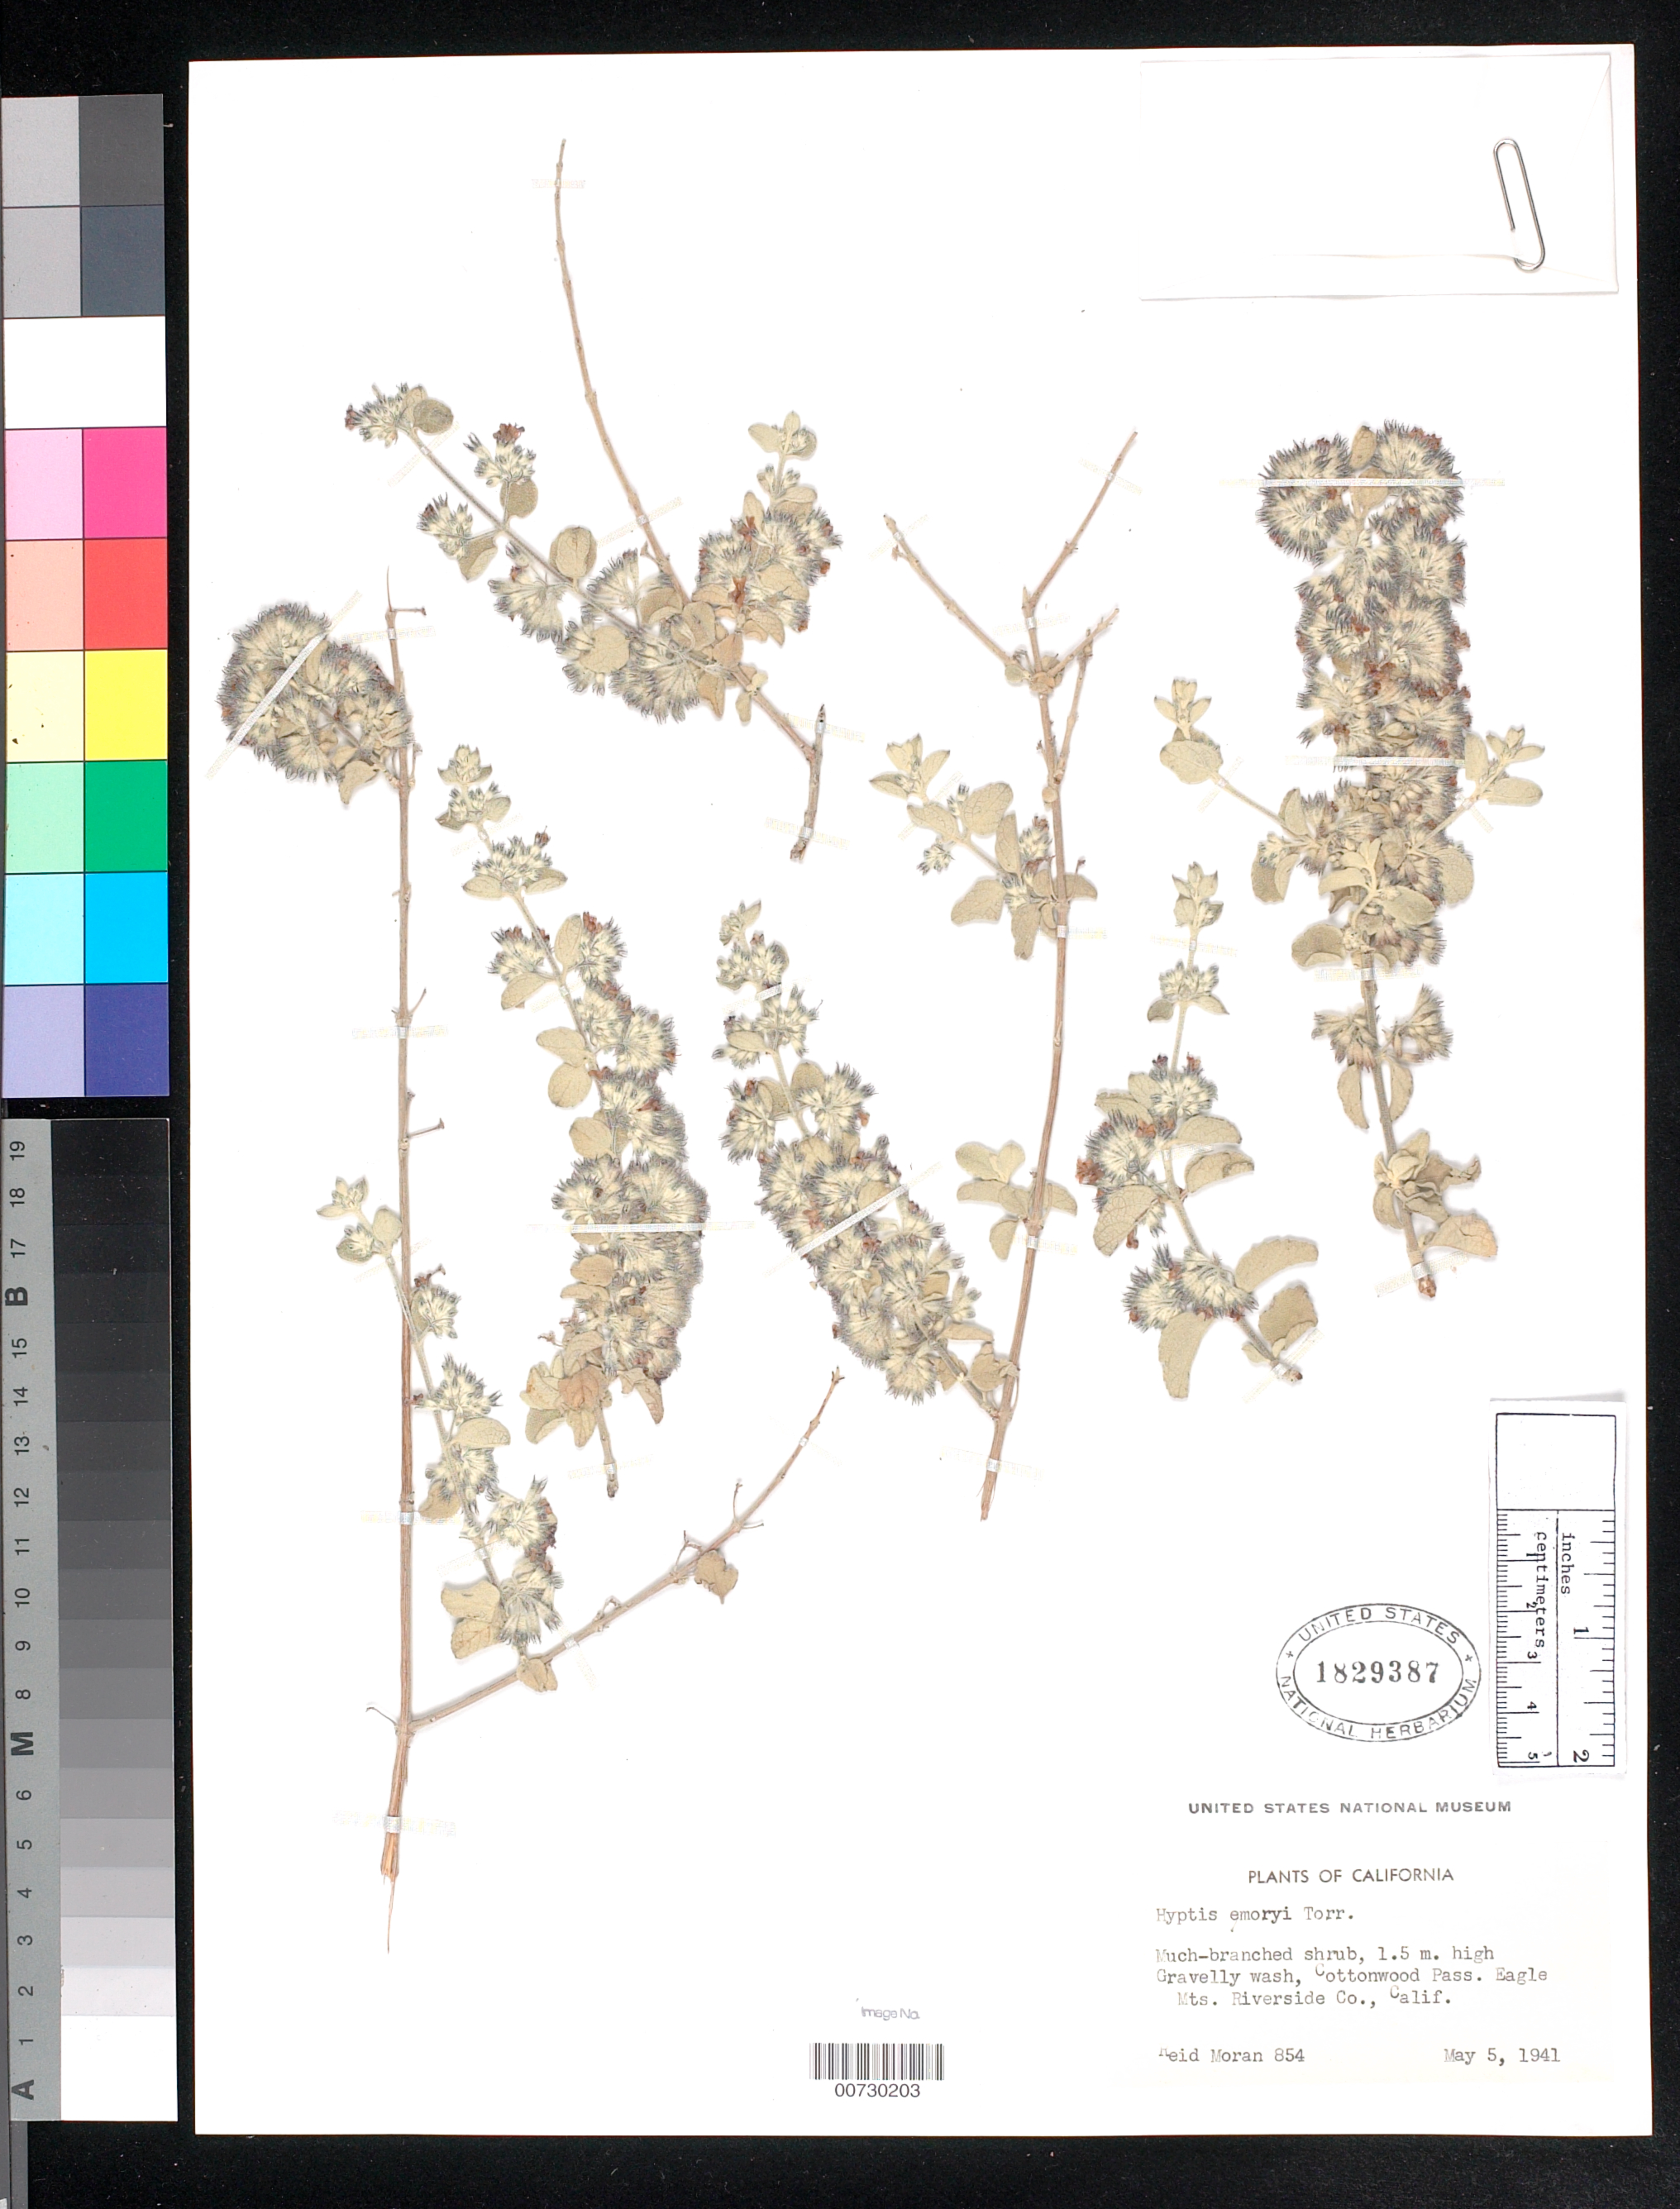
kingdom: Plantae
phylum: Tracheophyta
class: Magnoliopsida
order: Lamiales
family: Lamiaceae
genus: Condea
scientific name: Condea emoryi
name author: (Torr.) Harley & J.F.B. Pastore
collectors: R. V. Moran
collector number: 854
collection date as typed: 05 May 1941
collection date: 1941-05-05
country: United States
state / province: California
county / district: Riverside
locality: Cottonwood Pass, Eagle Mts.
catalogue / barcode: US 1829387